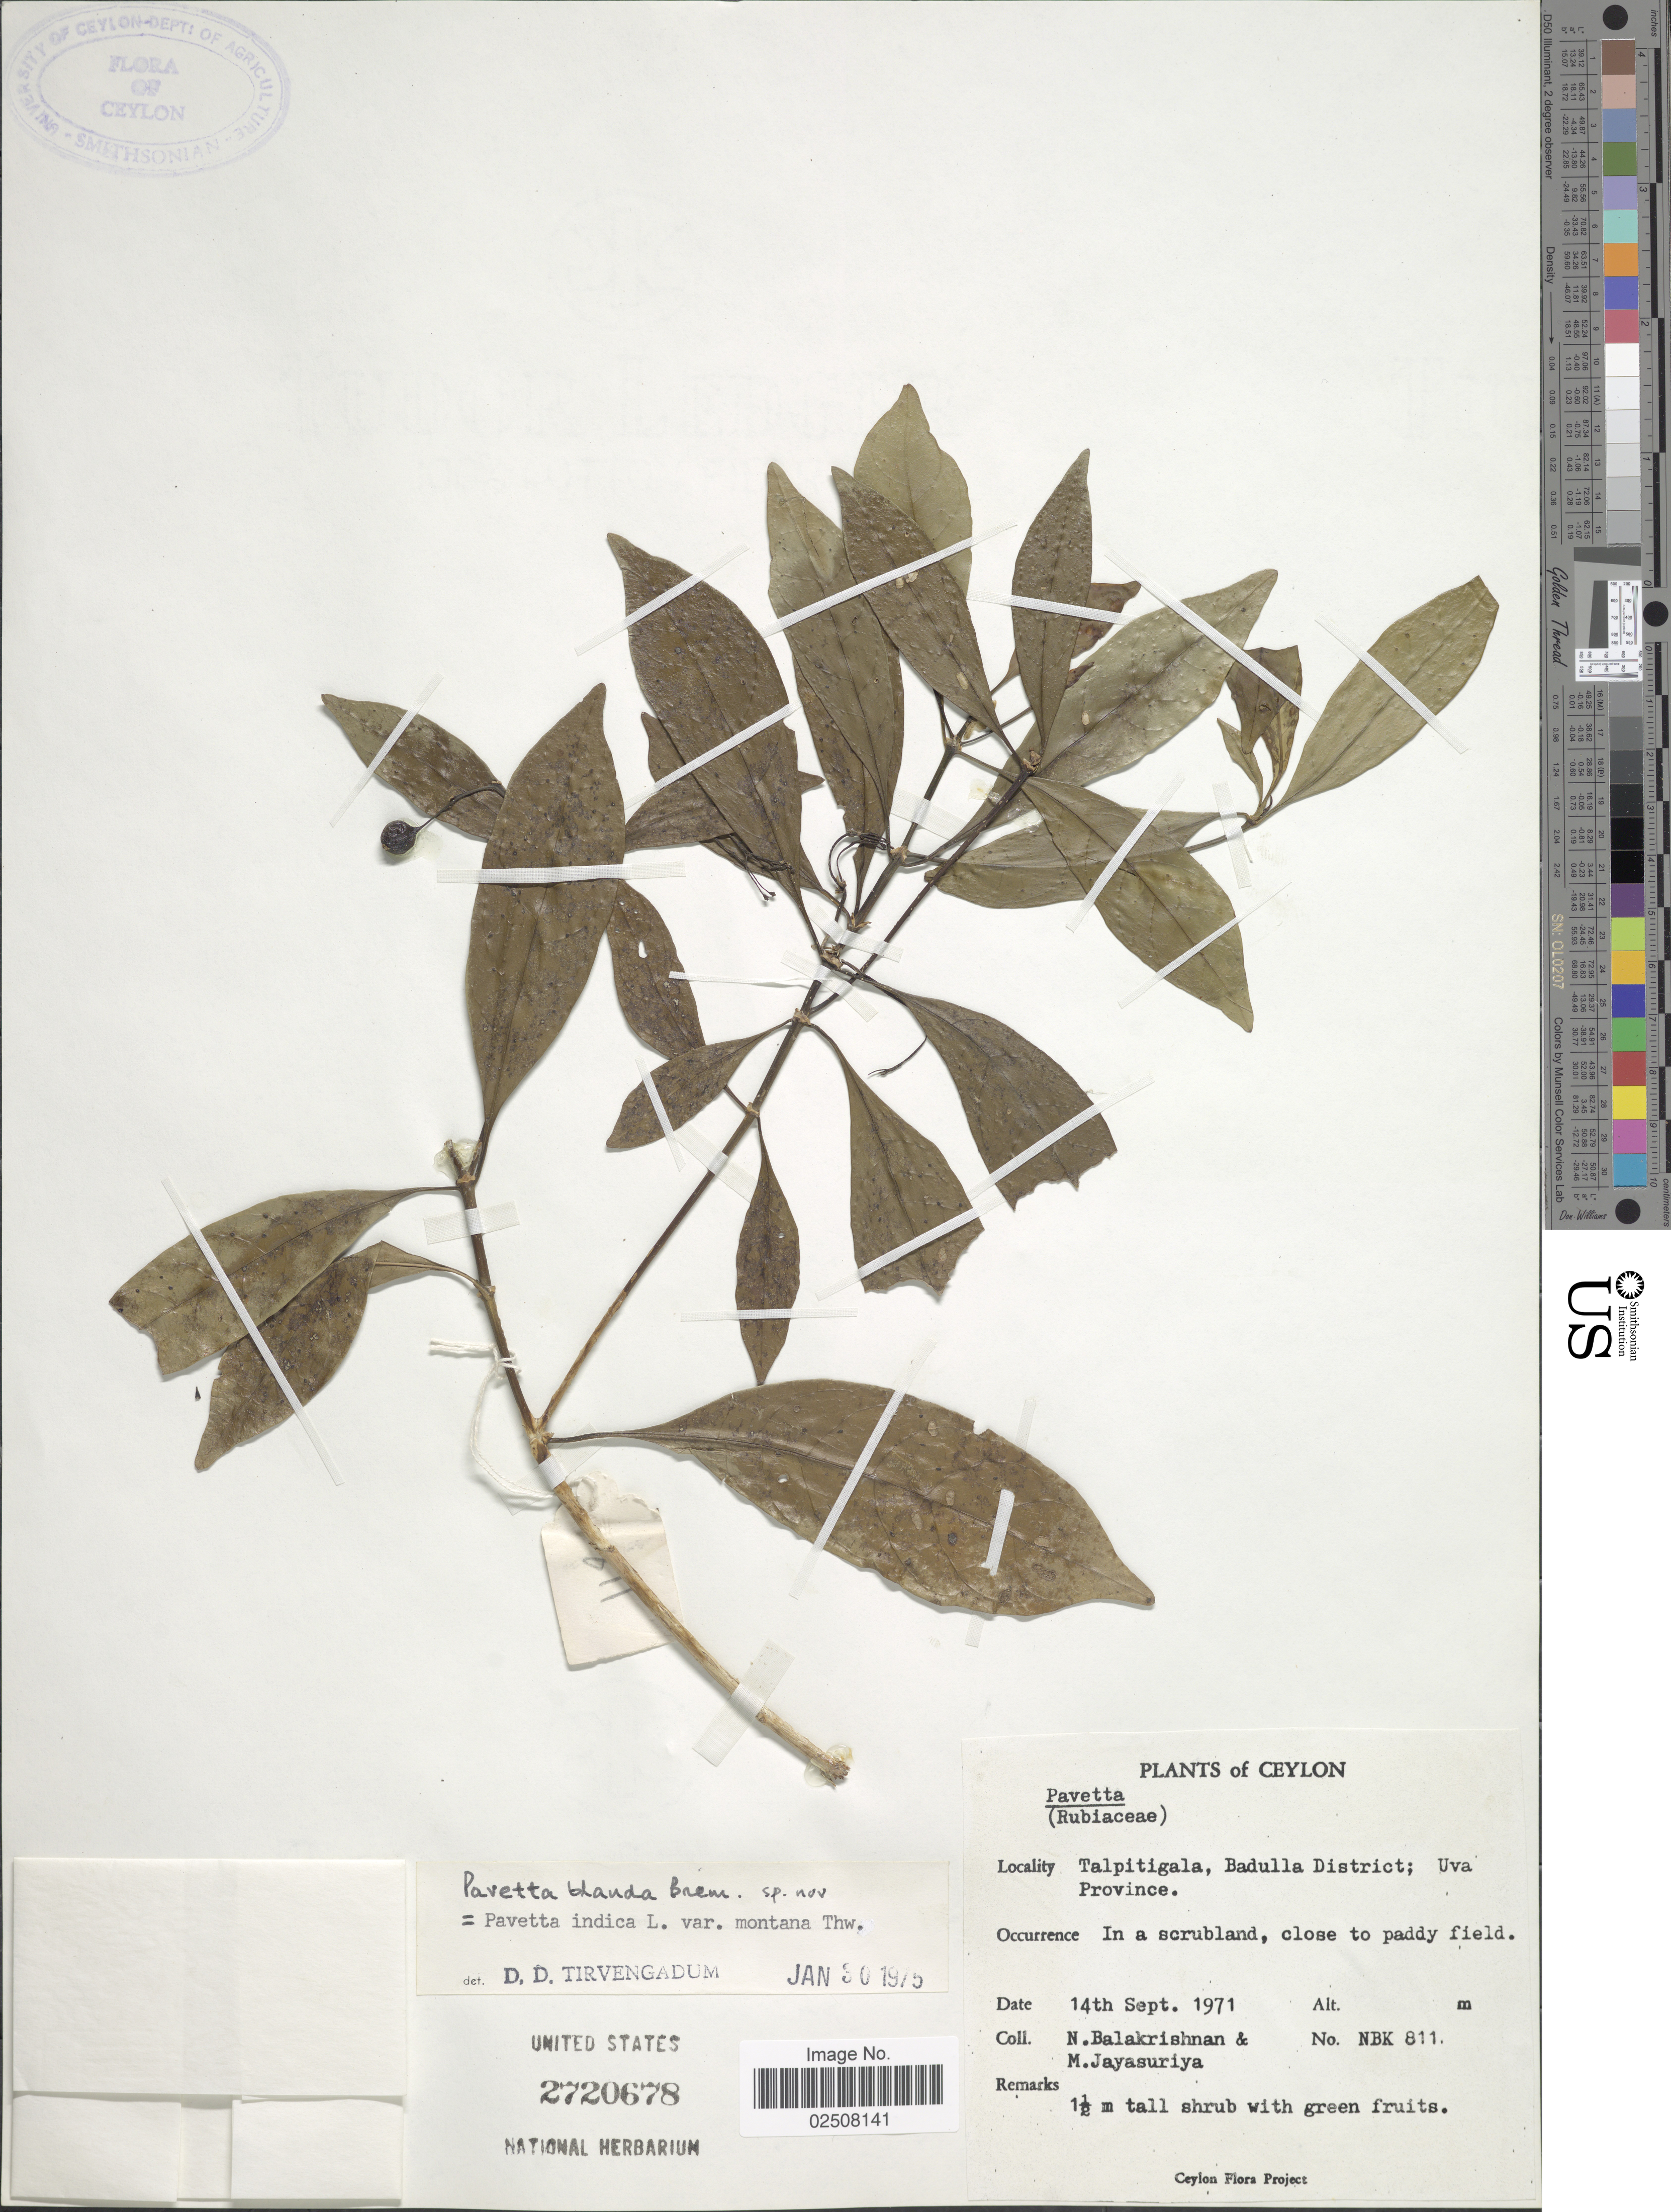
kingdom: Plantae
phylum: Tracheophyta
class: Magnoliopsida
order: Gentianales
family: Rubiaceae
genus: Pavetta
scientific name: Pavetta blanda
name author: Bremek.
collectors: N. Balakrishnan & M. Jayasuriya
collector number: NBK 811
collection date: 1971-09-14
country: Sri Lanka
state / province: Uva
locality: Ceylon, Talpitigala, Badulla District, in a scrubland, close to paddy field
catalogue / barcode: US 2720678